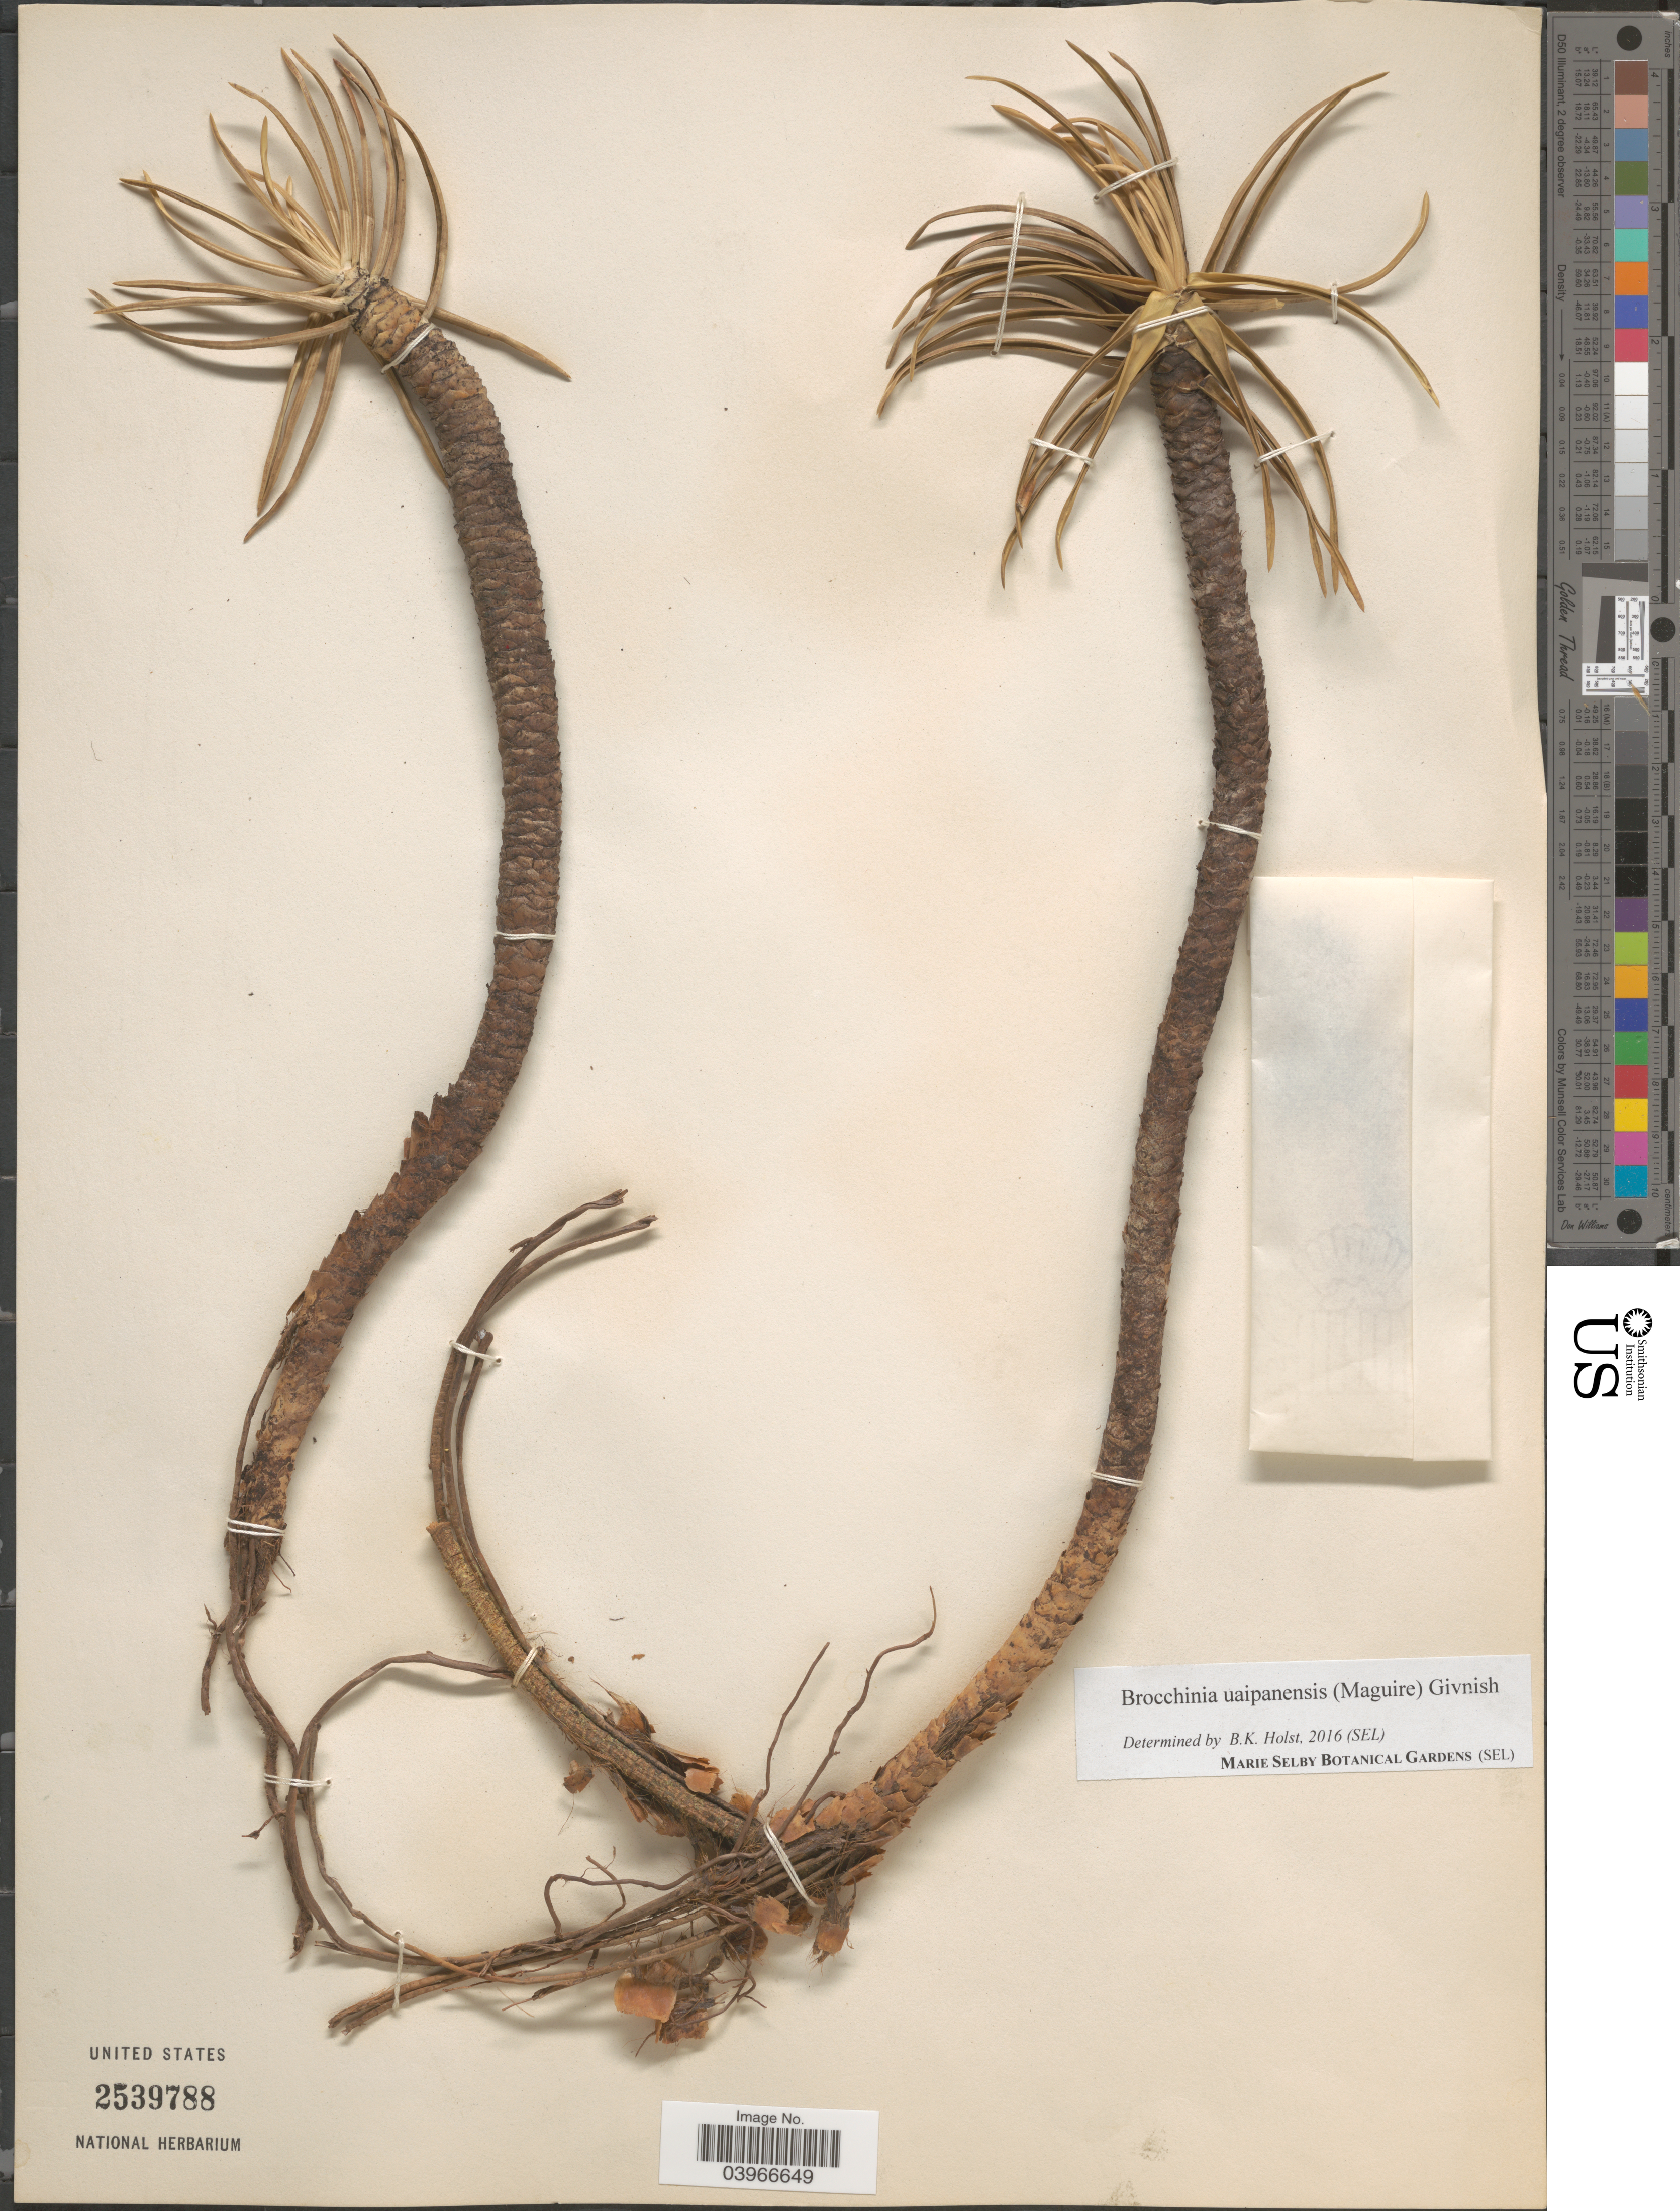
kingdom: Plantae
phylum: Tracheophyta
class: Liliopsida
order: Poales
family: Bromeliaceae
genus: Brocchinia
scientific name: Brocchinia uaipanensis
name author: (Maguire) Givnish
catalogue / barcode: US 2539788